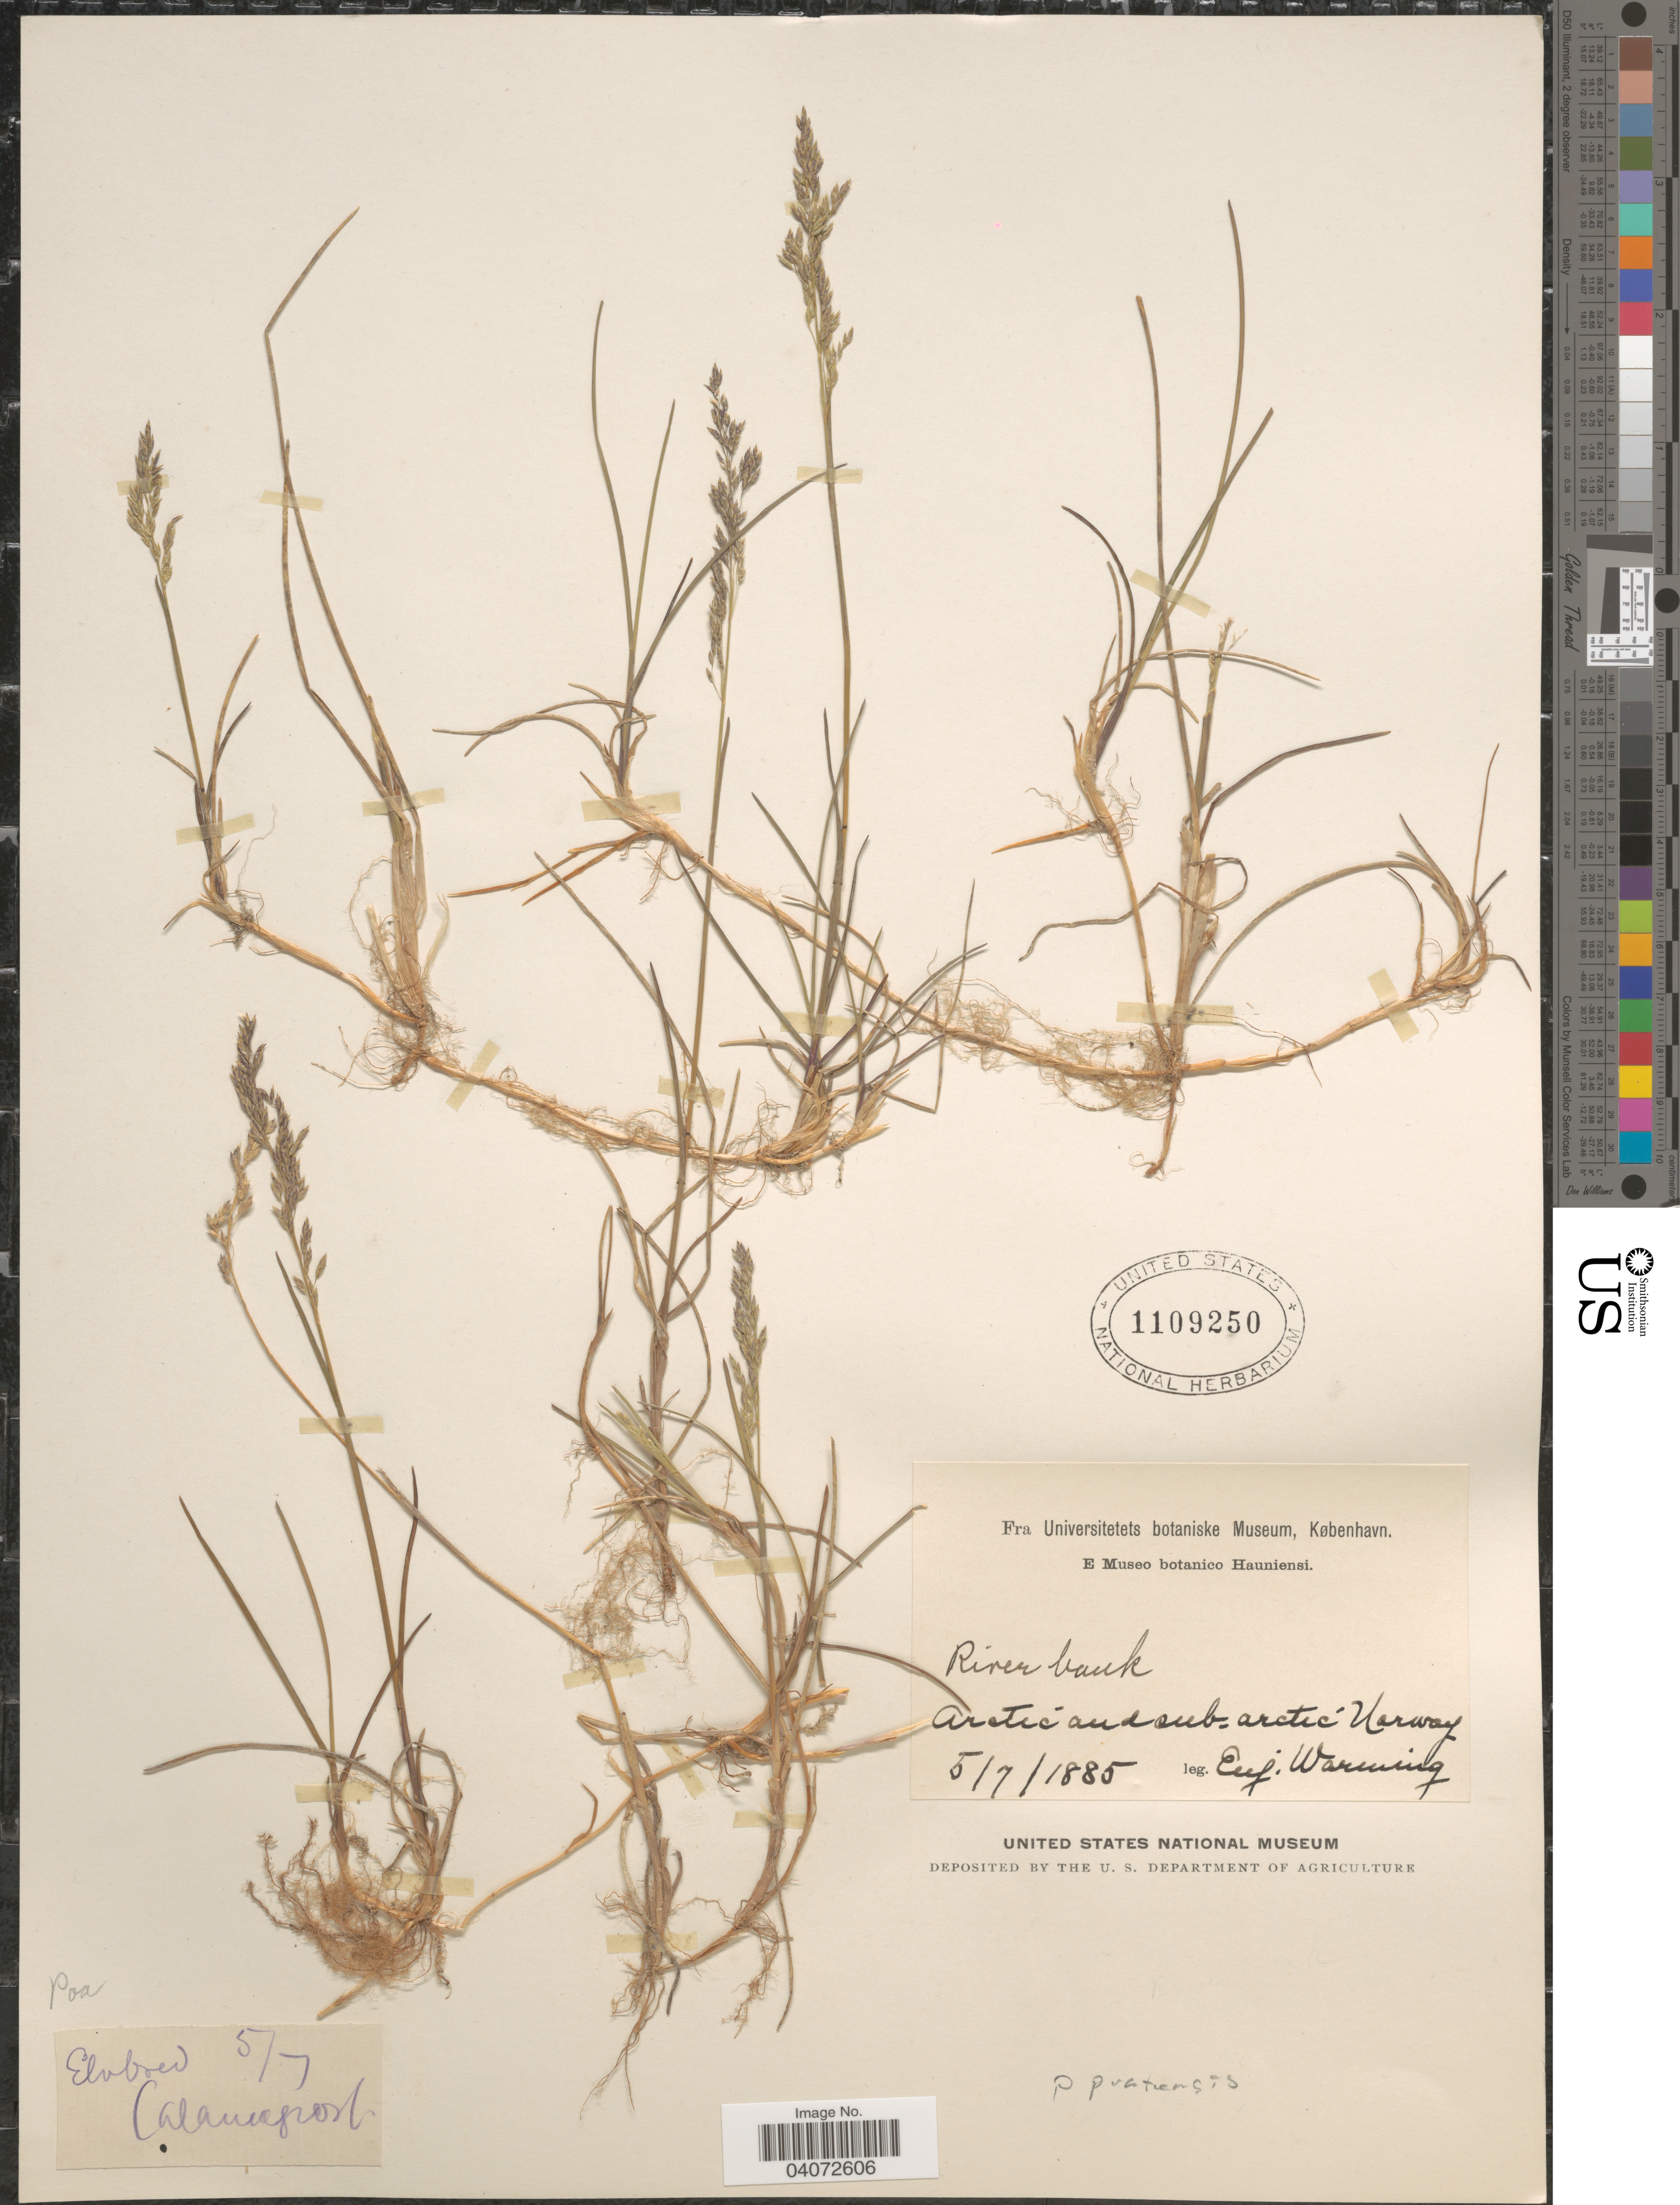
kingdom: Plantae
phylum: Tracheophyta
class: Liliopsida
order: Poales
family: Poaceae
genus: Poa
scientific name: Poa pratensis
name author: L.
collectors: E. Warming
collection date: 1885-07-05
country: Norway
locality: Arctic and sub. arctic Norway. River bank.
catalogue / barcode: US 1109250